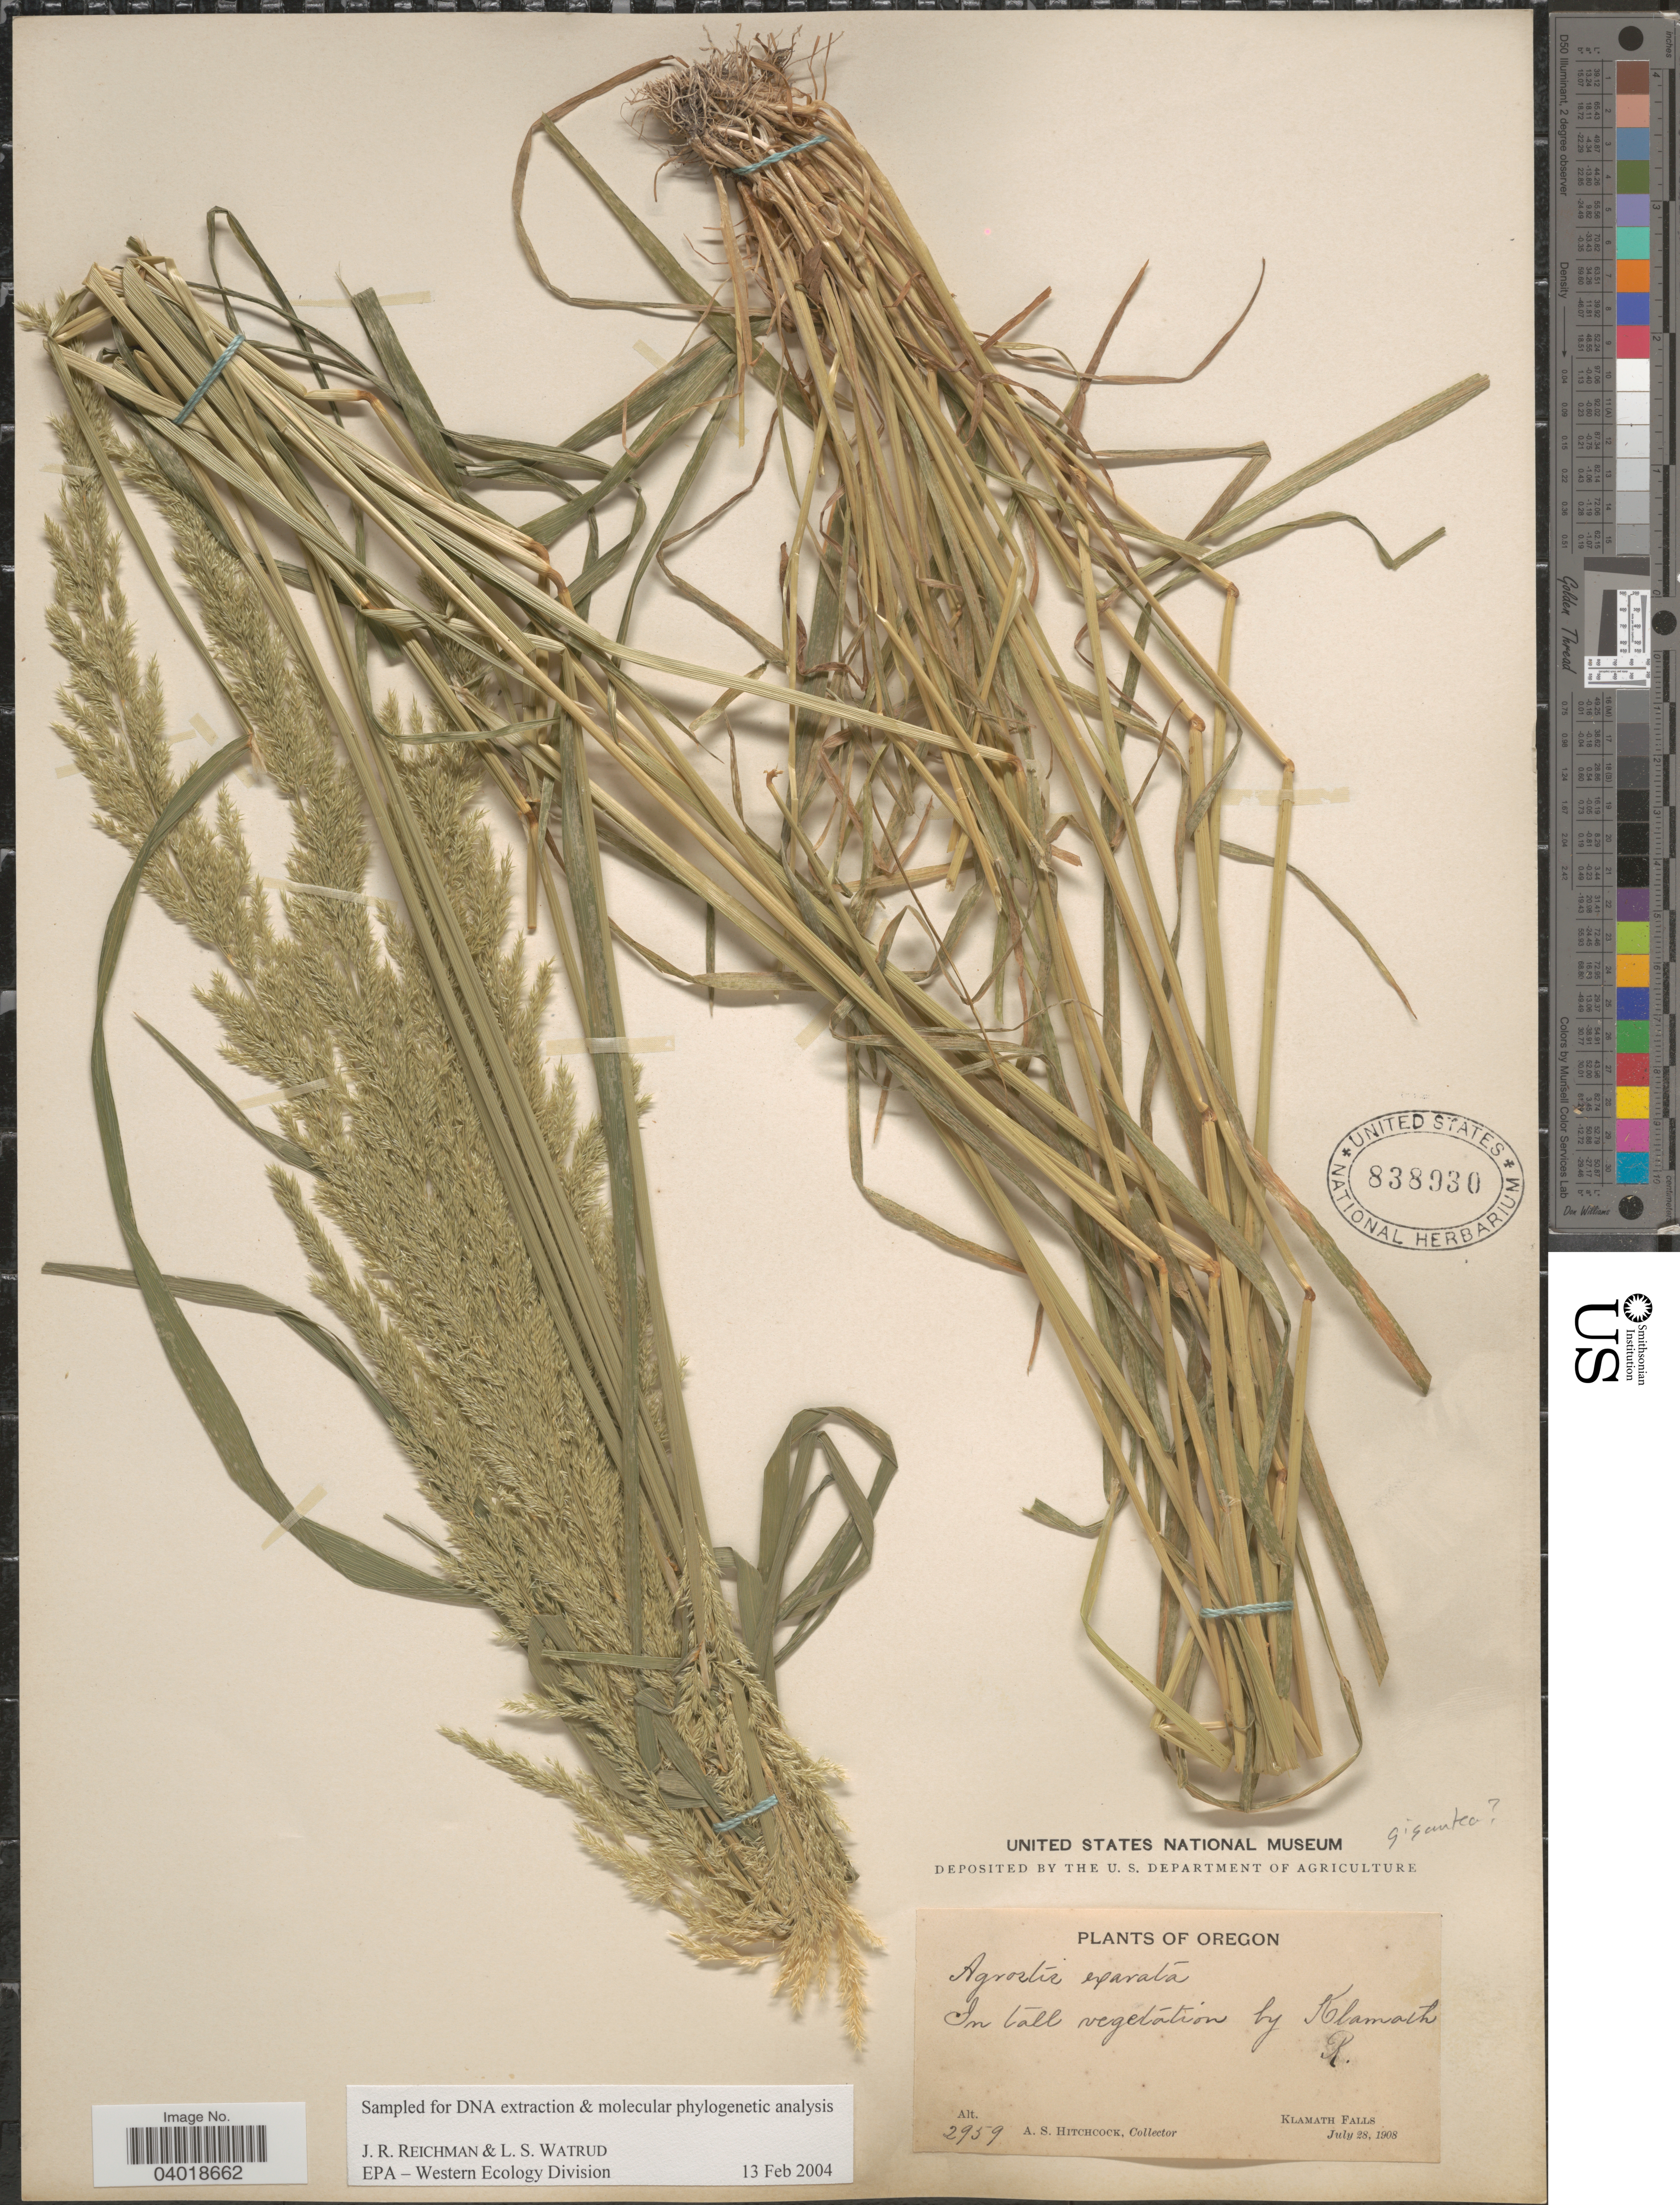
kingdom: Plantae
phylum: Tracheophyta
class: Liliopsida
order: Poales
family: Poaceae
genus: Agrostis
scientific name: Agrostis exarata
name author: Trin.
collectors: A. S. Hitchcock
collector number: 2959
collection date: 1908-07-28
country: United States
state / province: Oregon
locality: In tall vegetation by Klamath R. Klamath Falls.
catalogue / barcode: US 838930